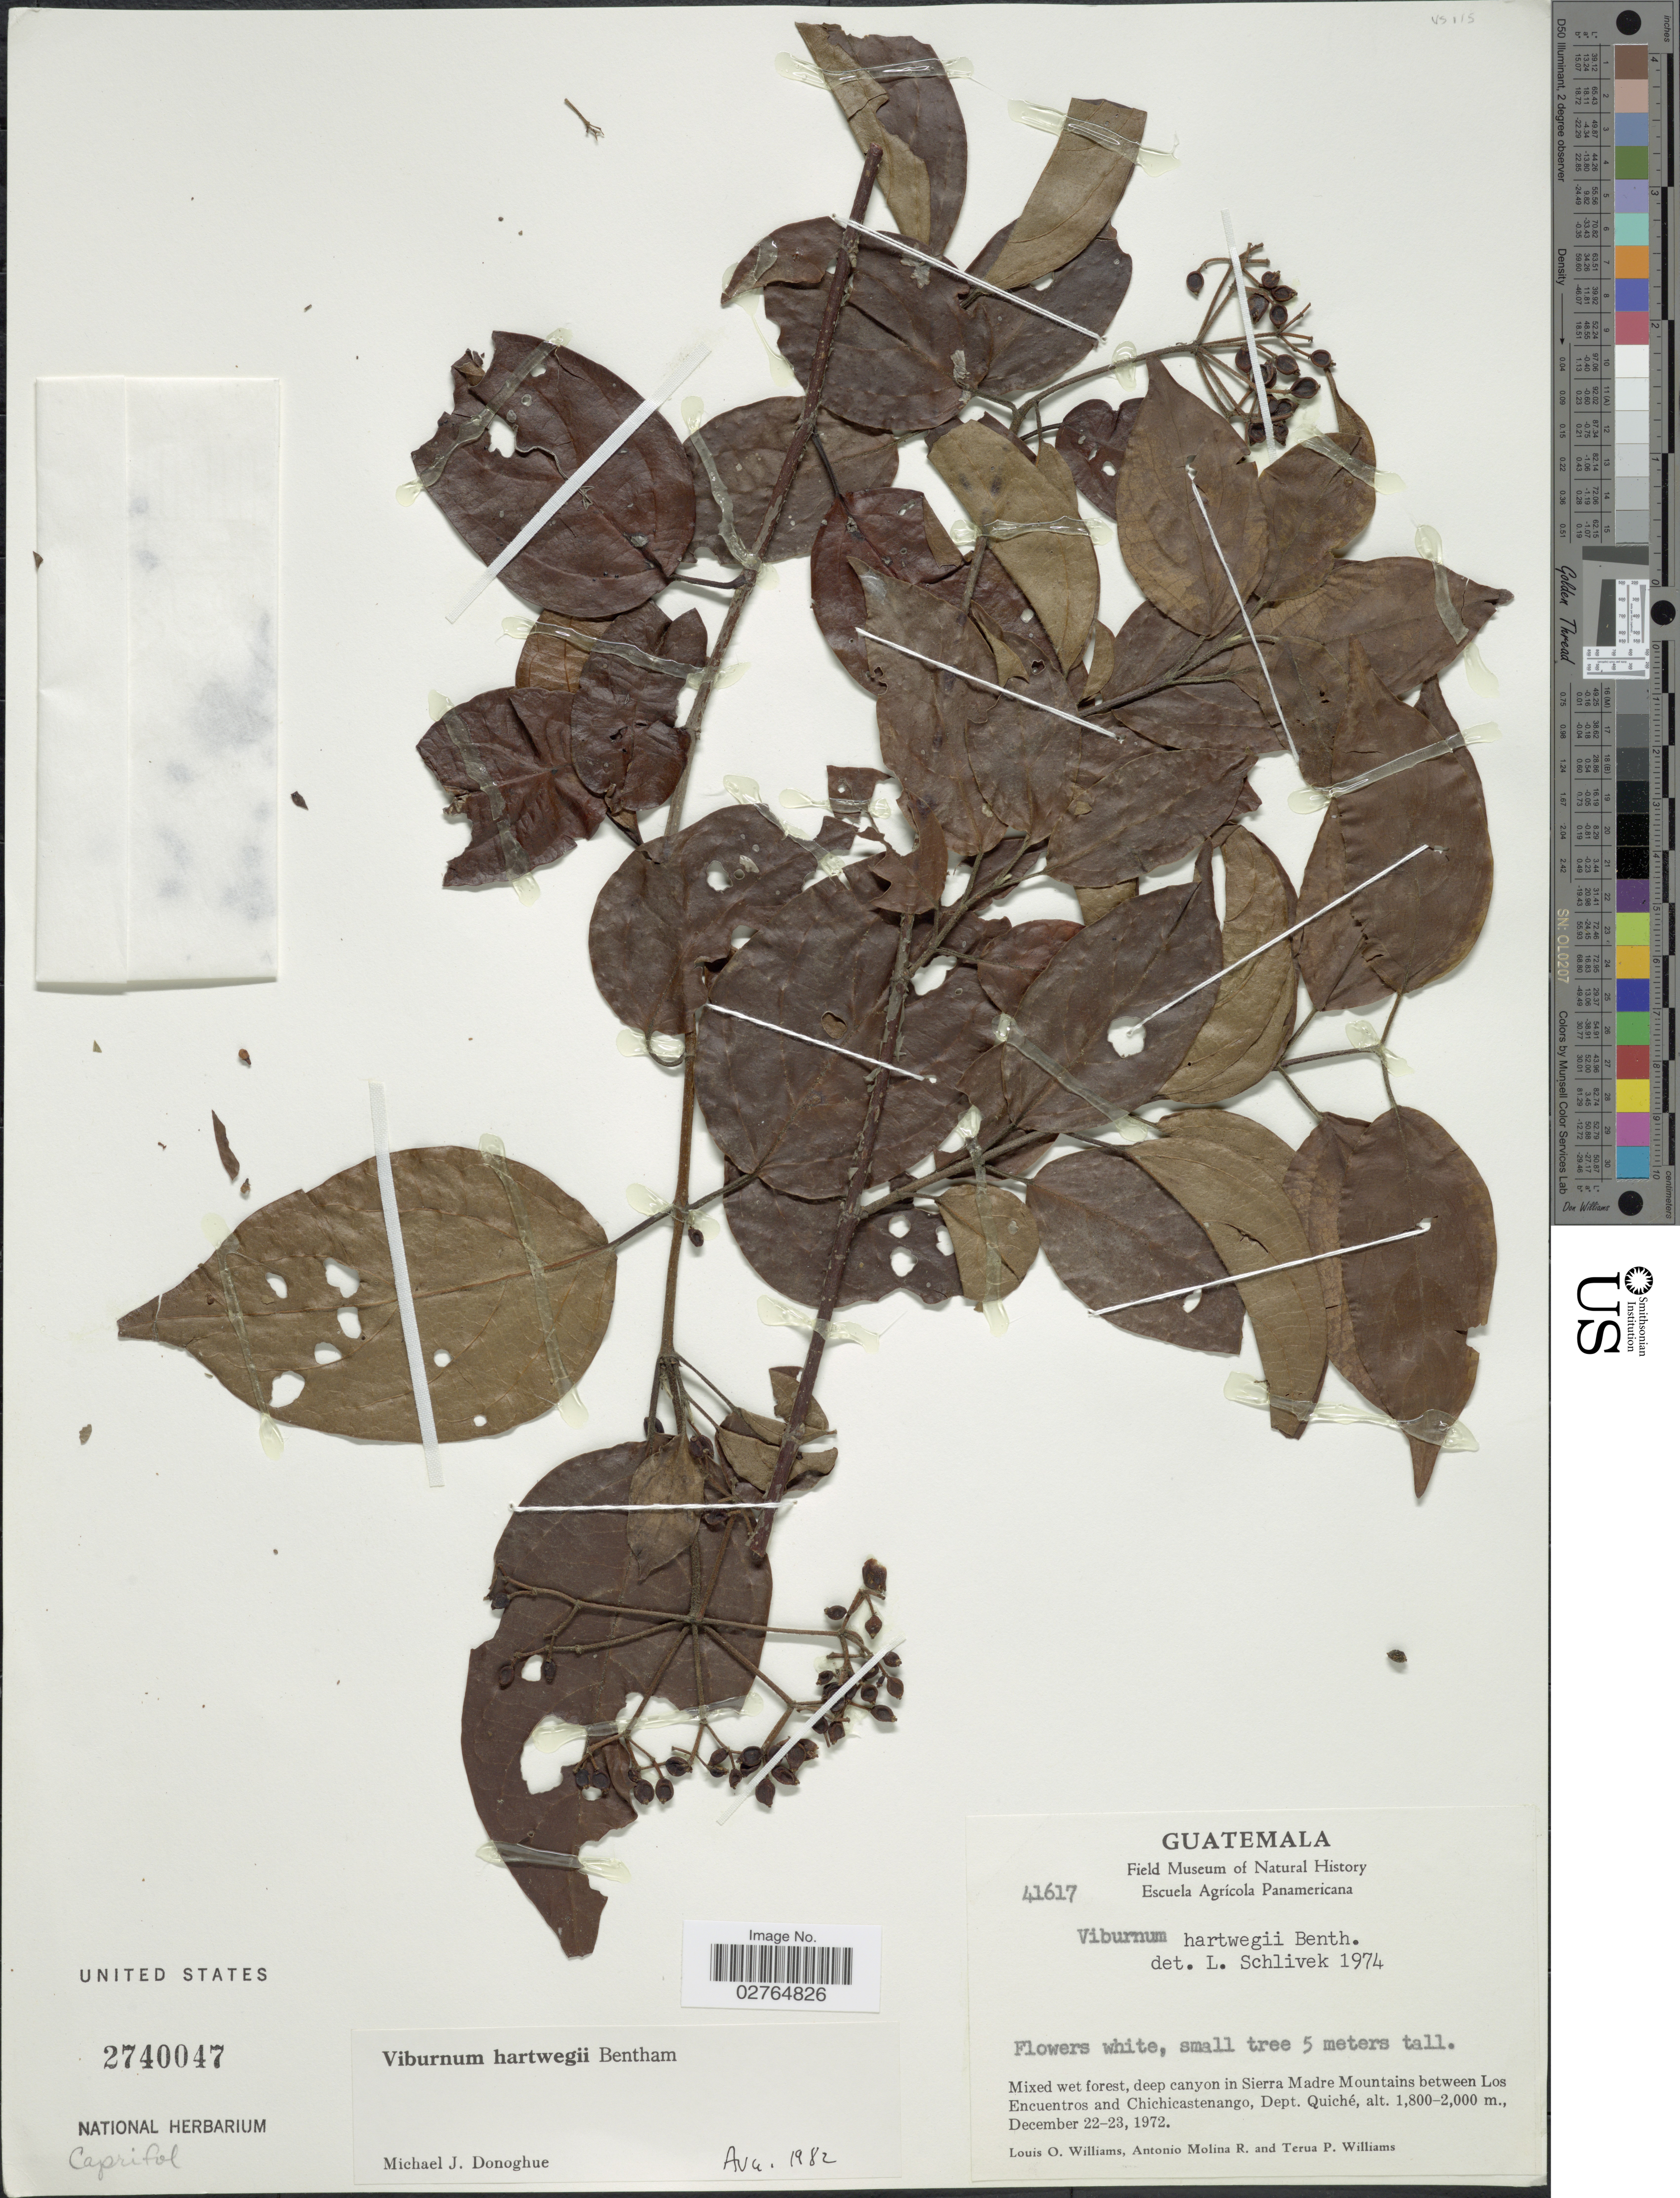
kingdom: Plantae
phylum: Tracheophyta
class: Magnoliopsida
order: Dipsacales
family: Viburnaceae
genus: Viburnum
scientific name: Viburnum hartwegii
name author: Benth.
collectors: L. O. Williams, A. Molina R. & T. Williams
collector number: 41617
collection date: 1972-12-22/1972-12-23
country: Guatemala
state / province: El Quiché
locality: Mixed wet forest, deep canyon in Sierra Madre Mountains between Los Encuentros and Chichicastenango. Dept. Quiché.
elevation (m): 1800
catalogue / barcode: US 2740047